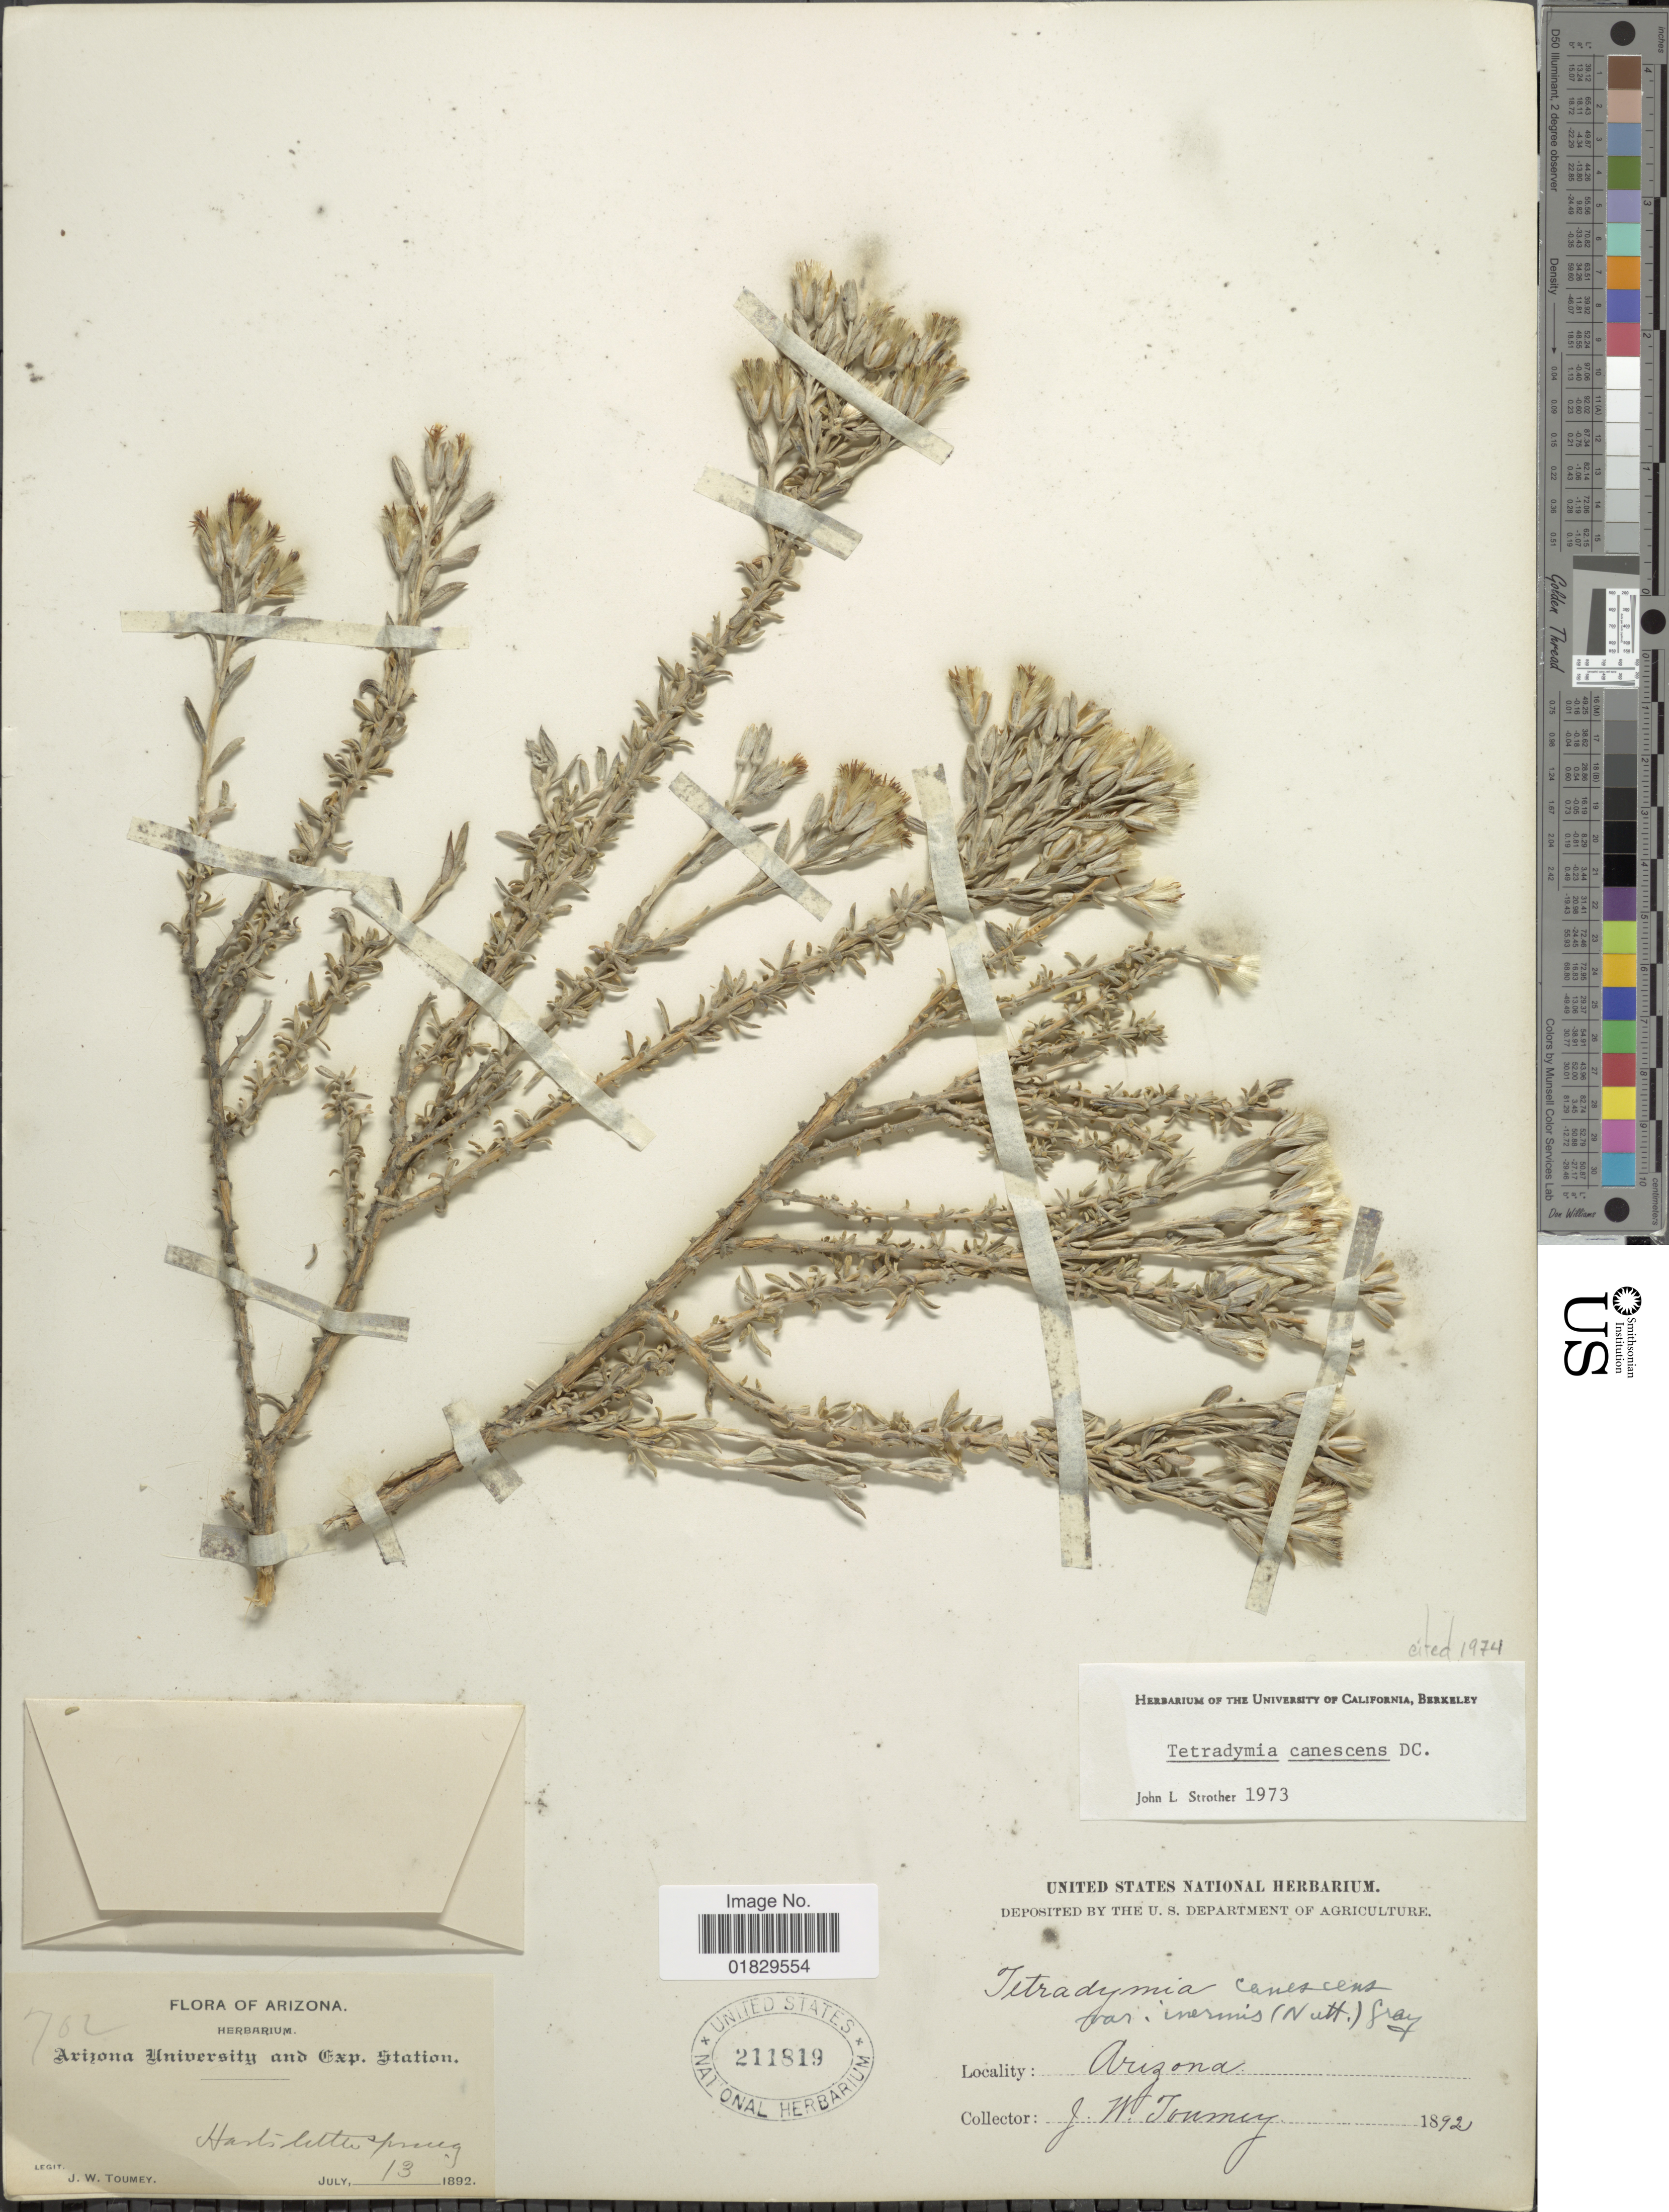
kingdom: Plantae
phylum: Tracheophyta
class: Magnoliopsida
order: Asterales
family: Asteraceae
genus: Tetradymia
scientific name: Tetradymia canescens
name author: DC.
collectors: J. W. Toumey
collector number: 762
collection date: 1892-07-13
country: United States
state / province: Arizona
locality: Harts little spring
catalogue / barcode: US 211819